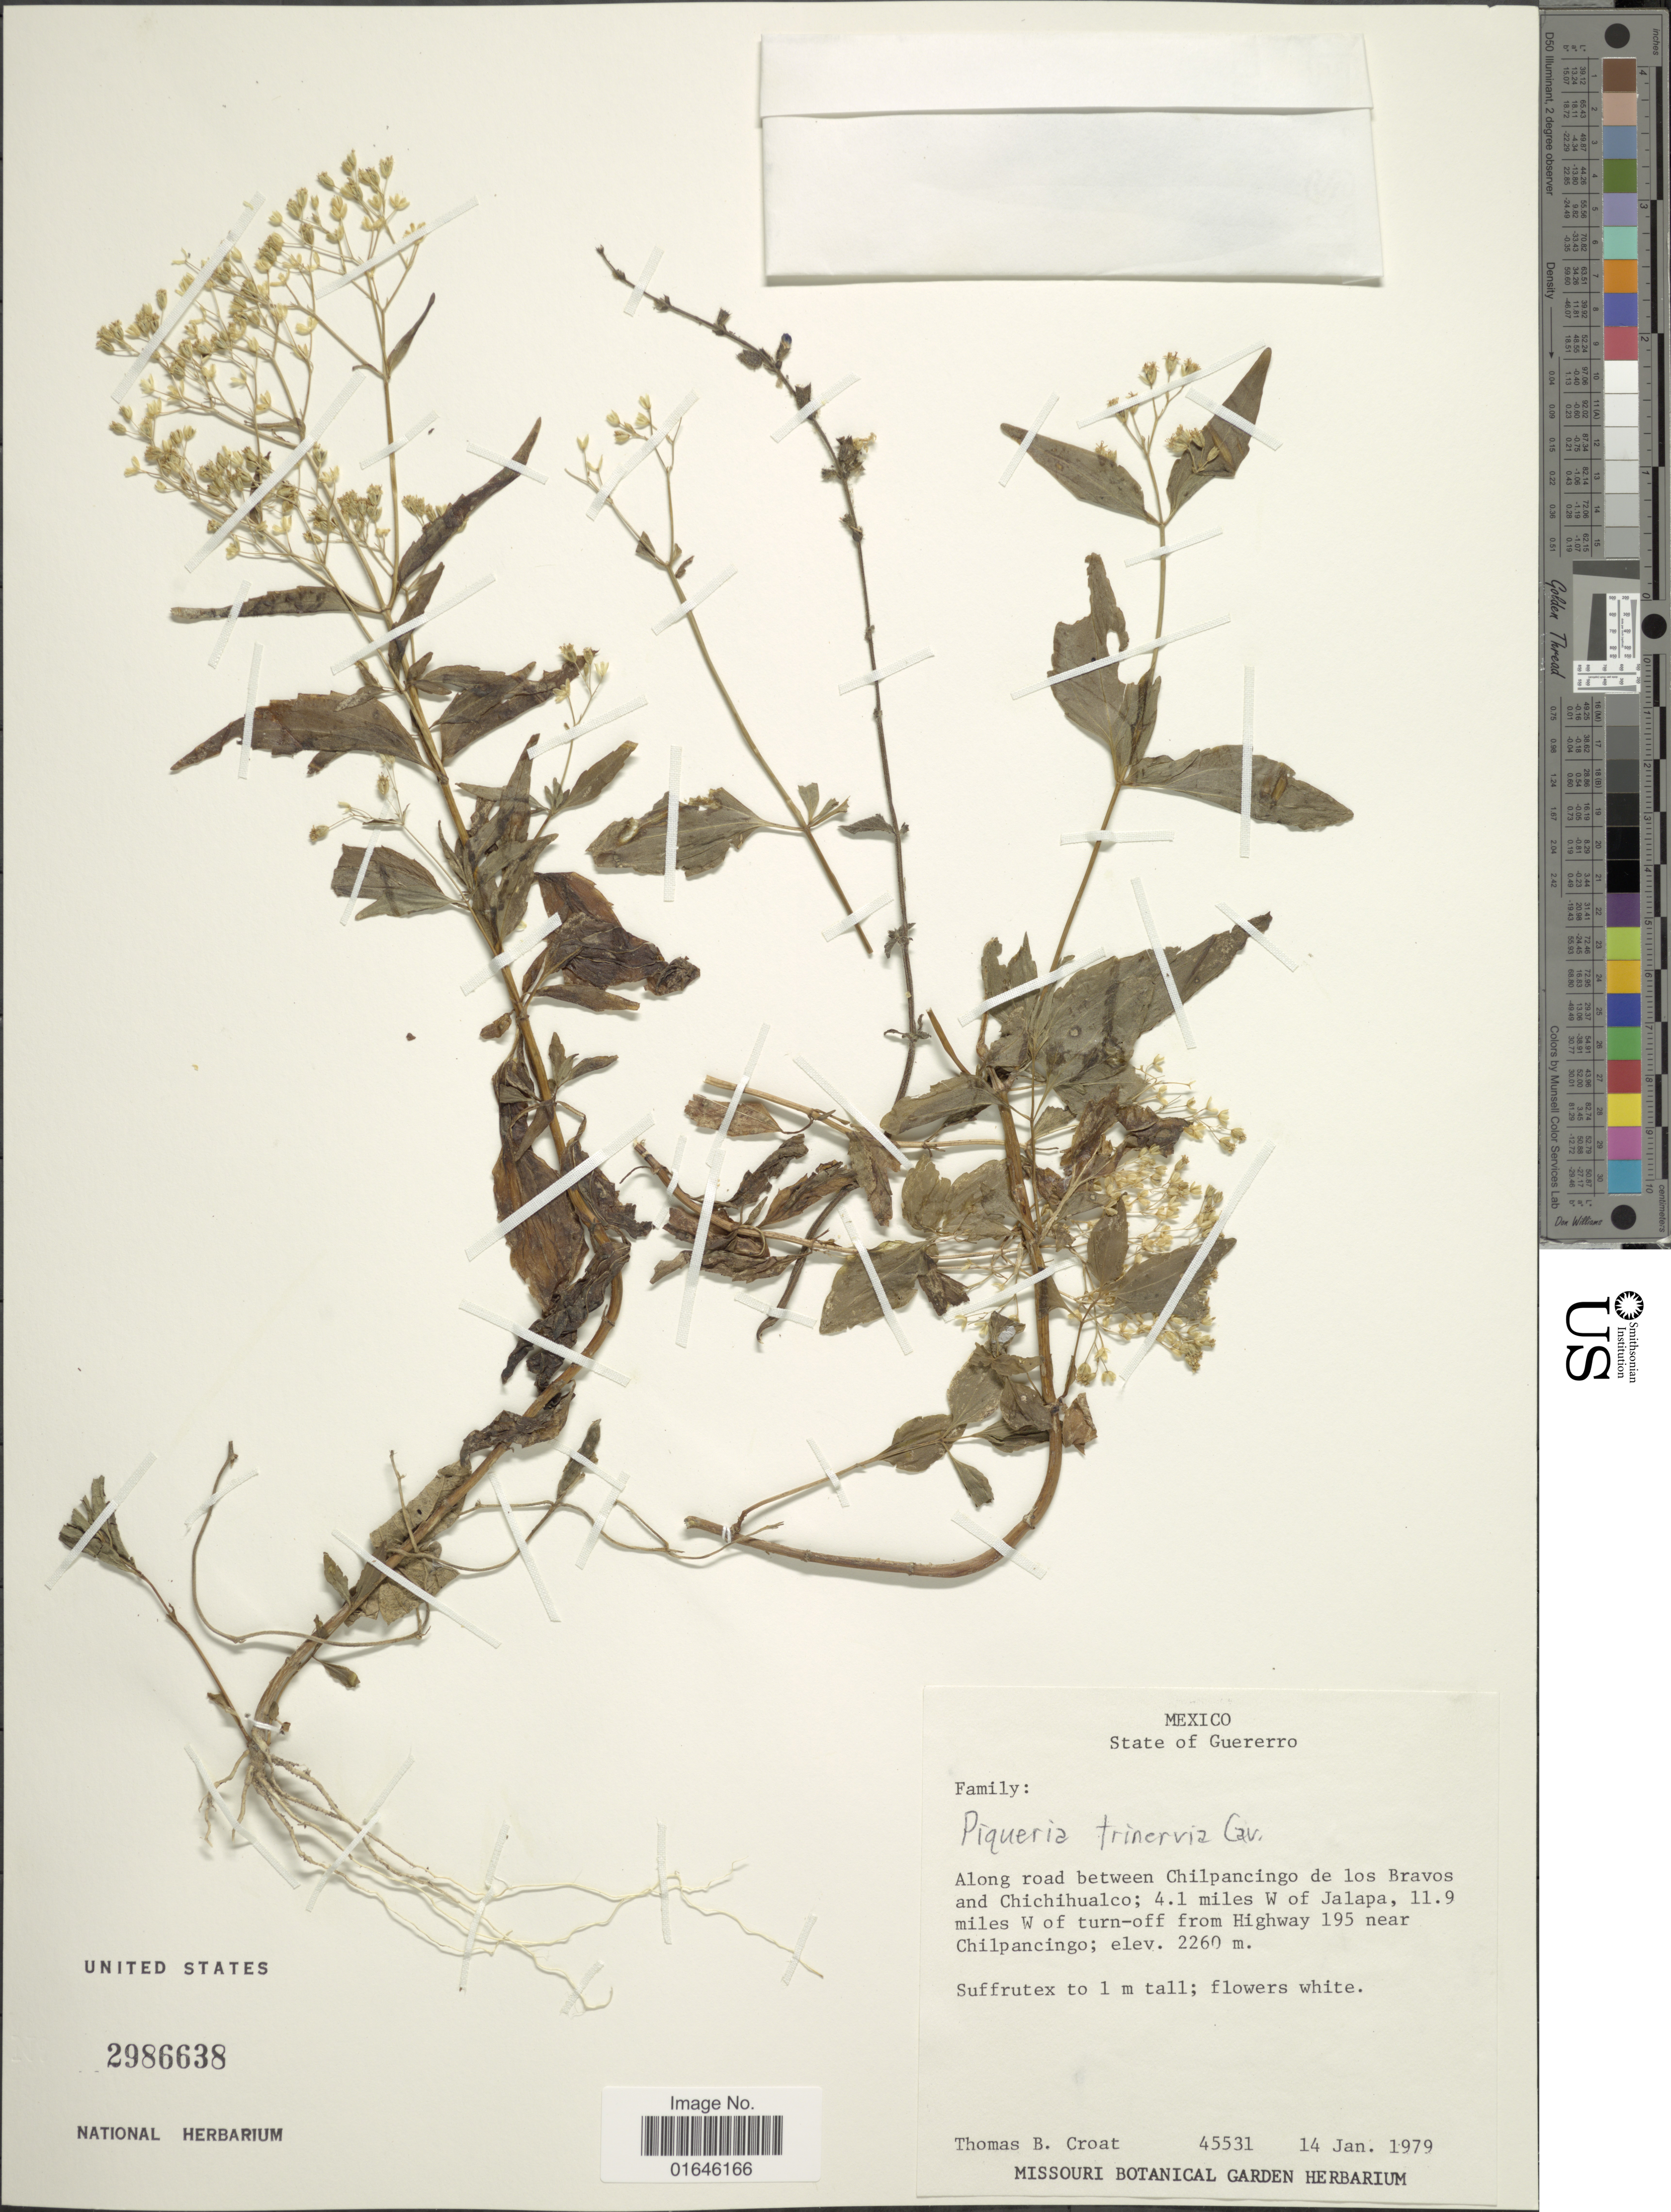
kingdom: Plantae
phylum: Tracheophyta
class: Magnoliopsida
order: Asterales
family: Asteraceae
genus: Piqueria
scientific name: Piqueria trinervia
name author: Cav.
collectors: T. B. Croat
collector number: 45531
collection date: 1979-01-14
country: Mexico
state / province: Guerrero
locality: Along road between Chilpancingo de los Bravos and Chichihualco; 4.1 miles W of Jalapa, 11.9 miles W of turn-off from Highway 195 near Chilpancingo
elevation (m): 2260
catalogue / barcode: US 2986638